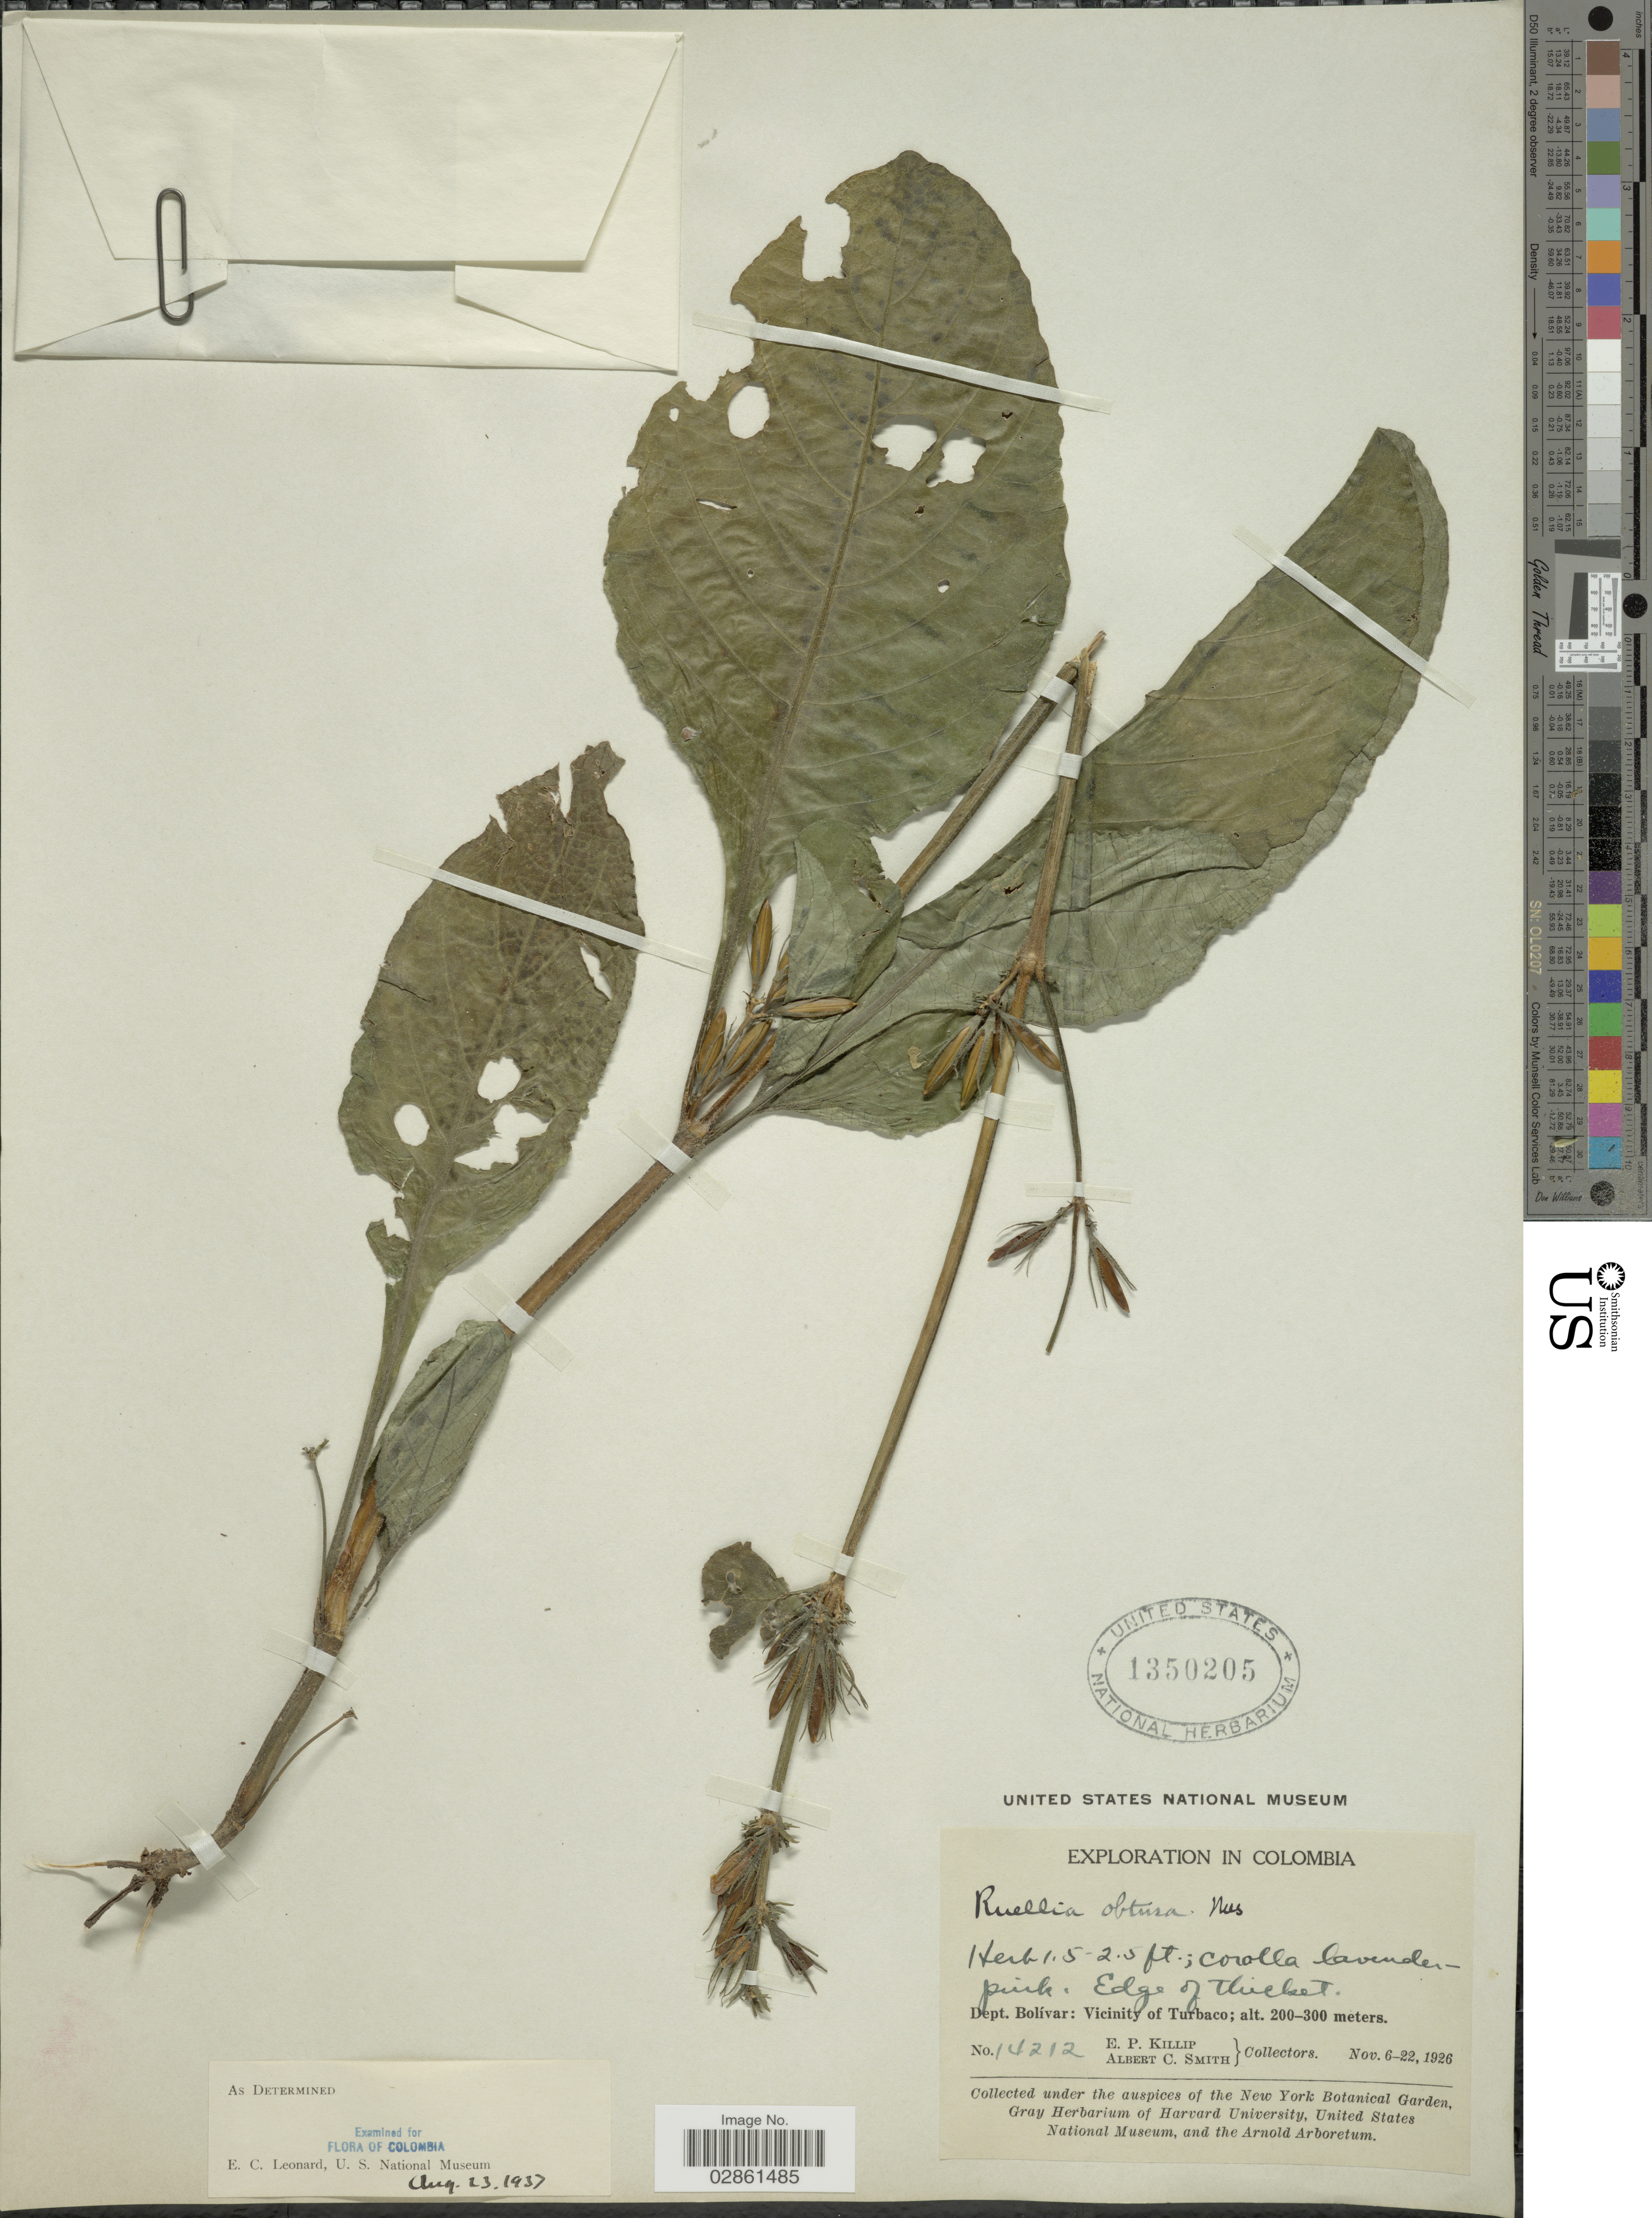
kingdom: Plantae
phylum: Tracheophyta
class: Magnoliopsida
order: Lamiales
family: Acanthaceae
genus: Ruellia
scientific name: Ruellia obtusa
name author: Nees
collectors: E. P. Killip & A. C. Smith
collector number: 14212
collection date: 1926-11-06/1926-11-22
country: Colombia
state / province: Bolívar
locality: Dept. Bolívar: Vicinity of Turbaco.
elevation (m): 200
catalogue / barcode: US 1350205